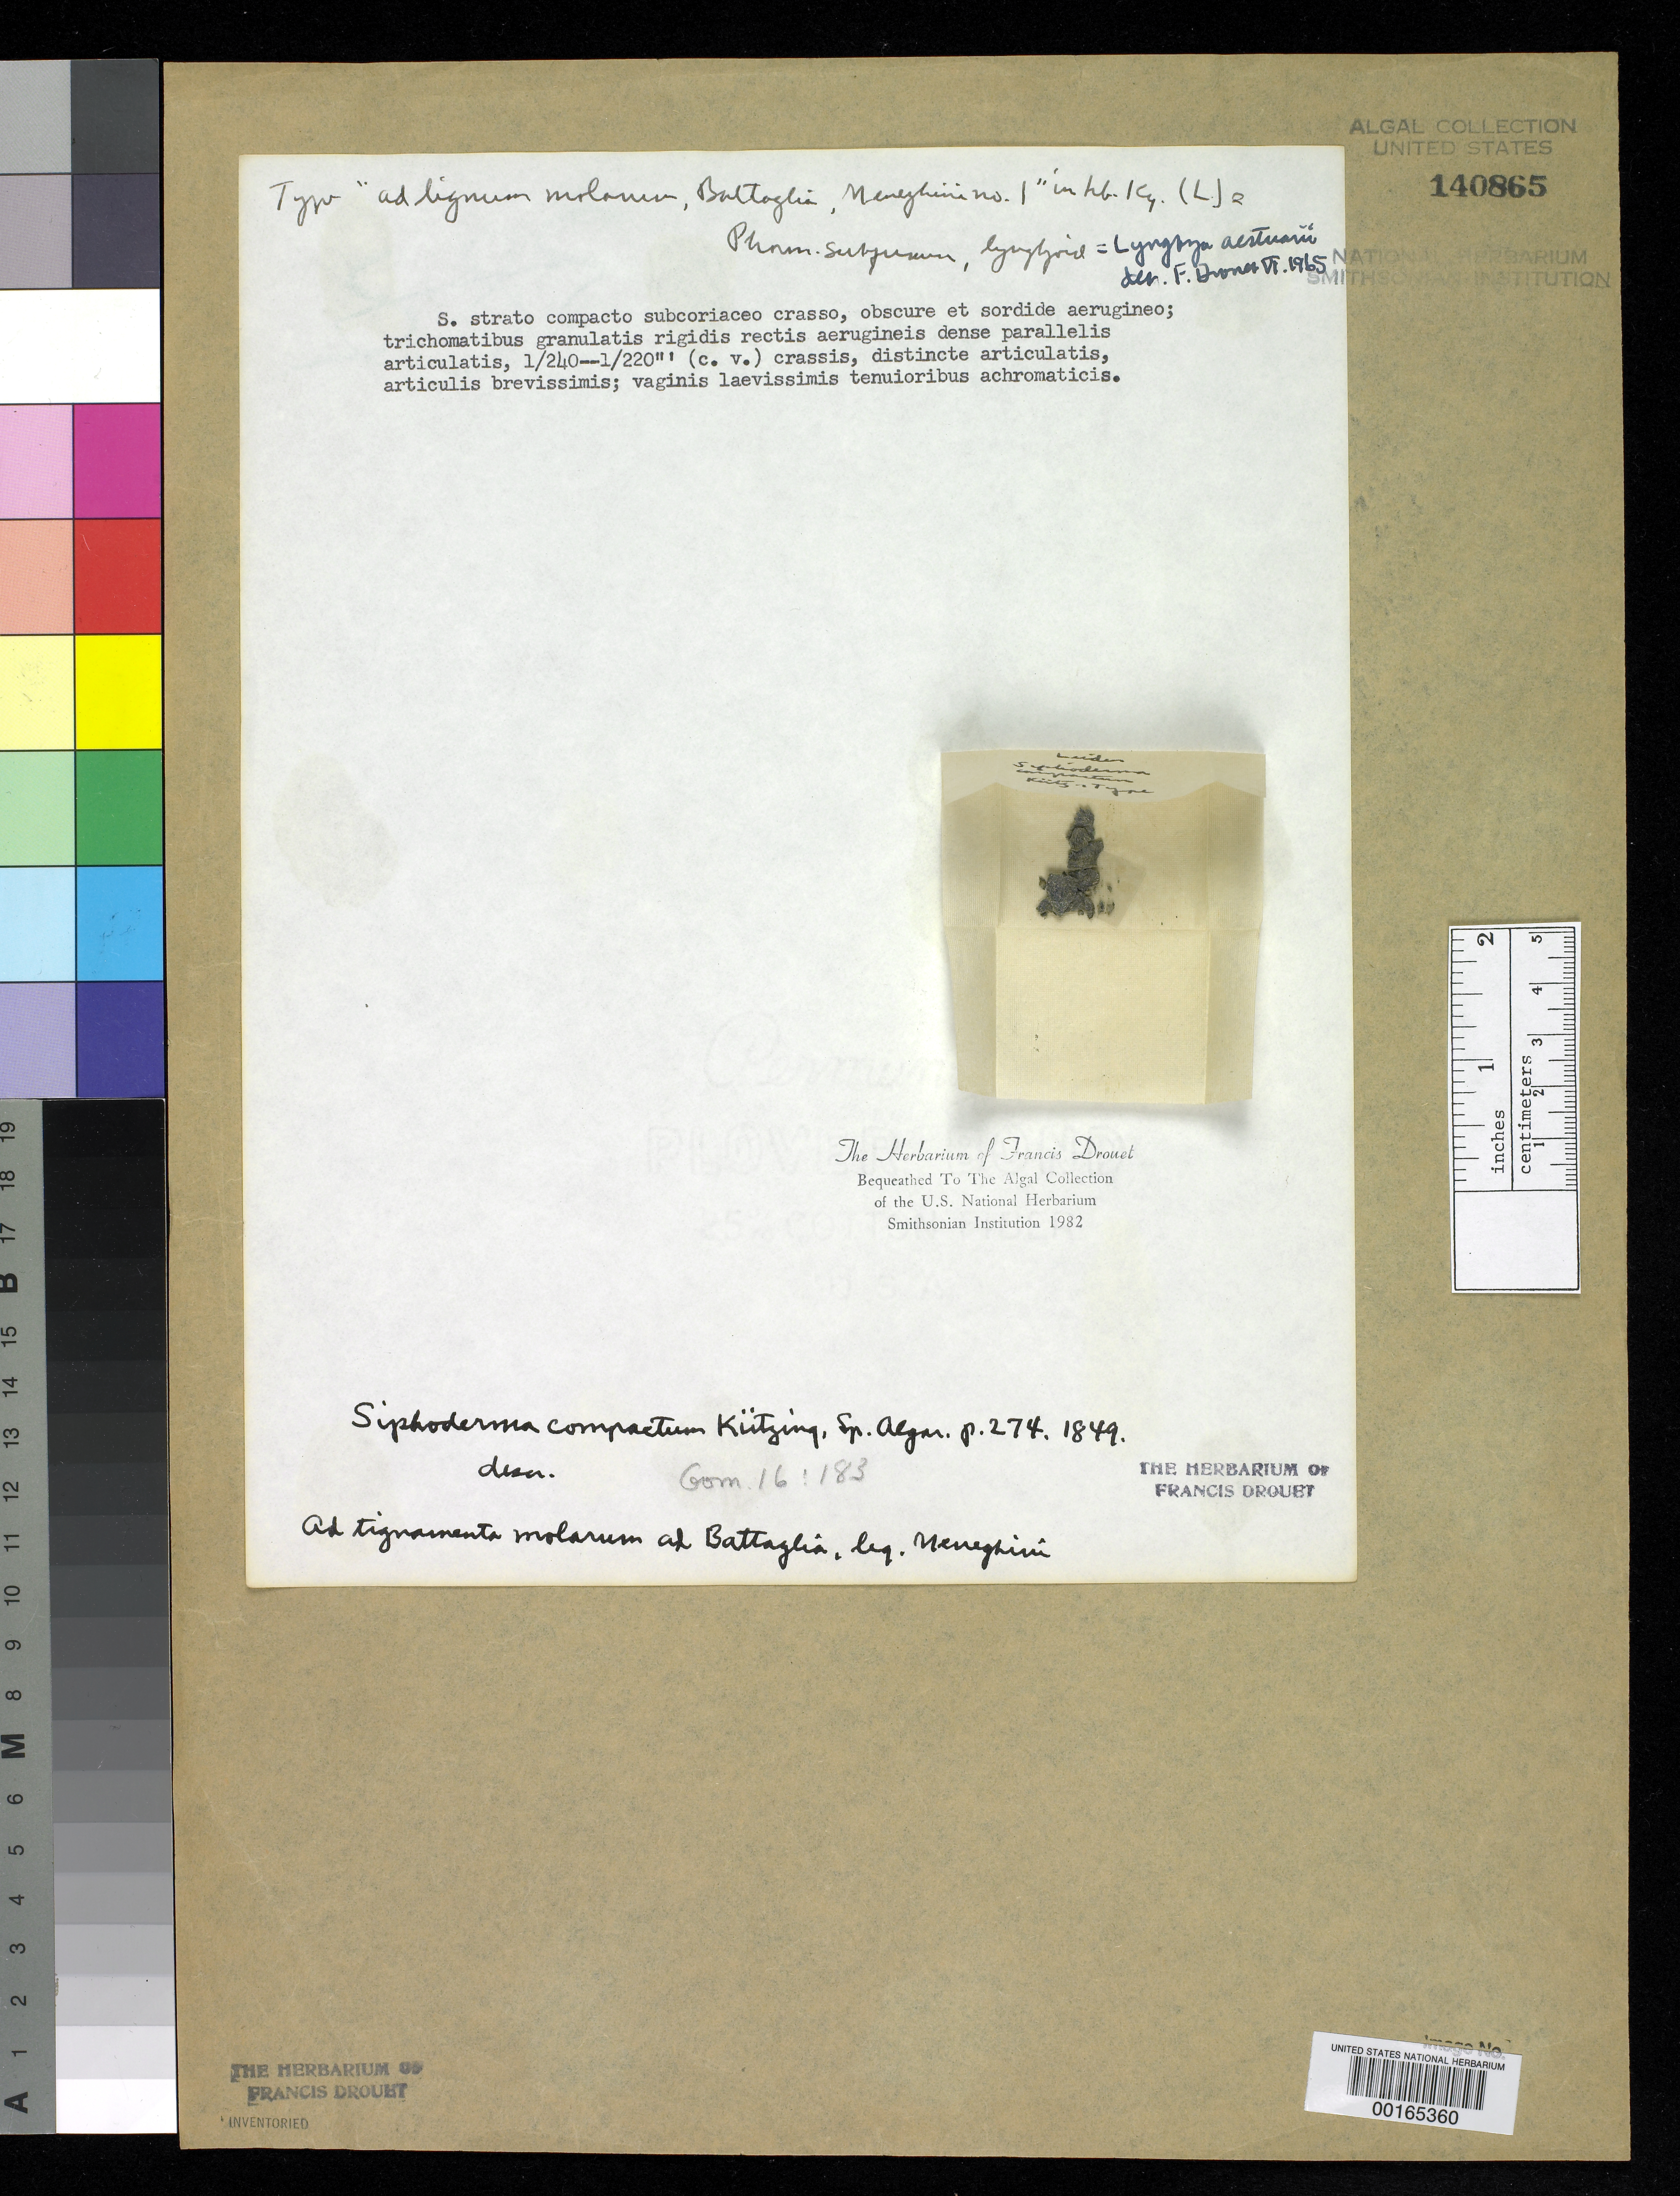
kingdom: Bacteria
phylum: Cyanobacteria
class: Cyanobacteriia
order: Cyanobacteriales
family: Oscillatoriaceae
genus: Siphoderma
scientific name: Siphoderma compactum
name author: Kütz.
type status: Isotype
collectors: G. G. Meneghini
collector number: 1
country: Italy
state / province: Campania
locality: Battaglia.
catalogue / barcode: US 140865